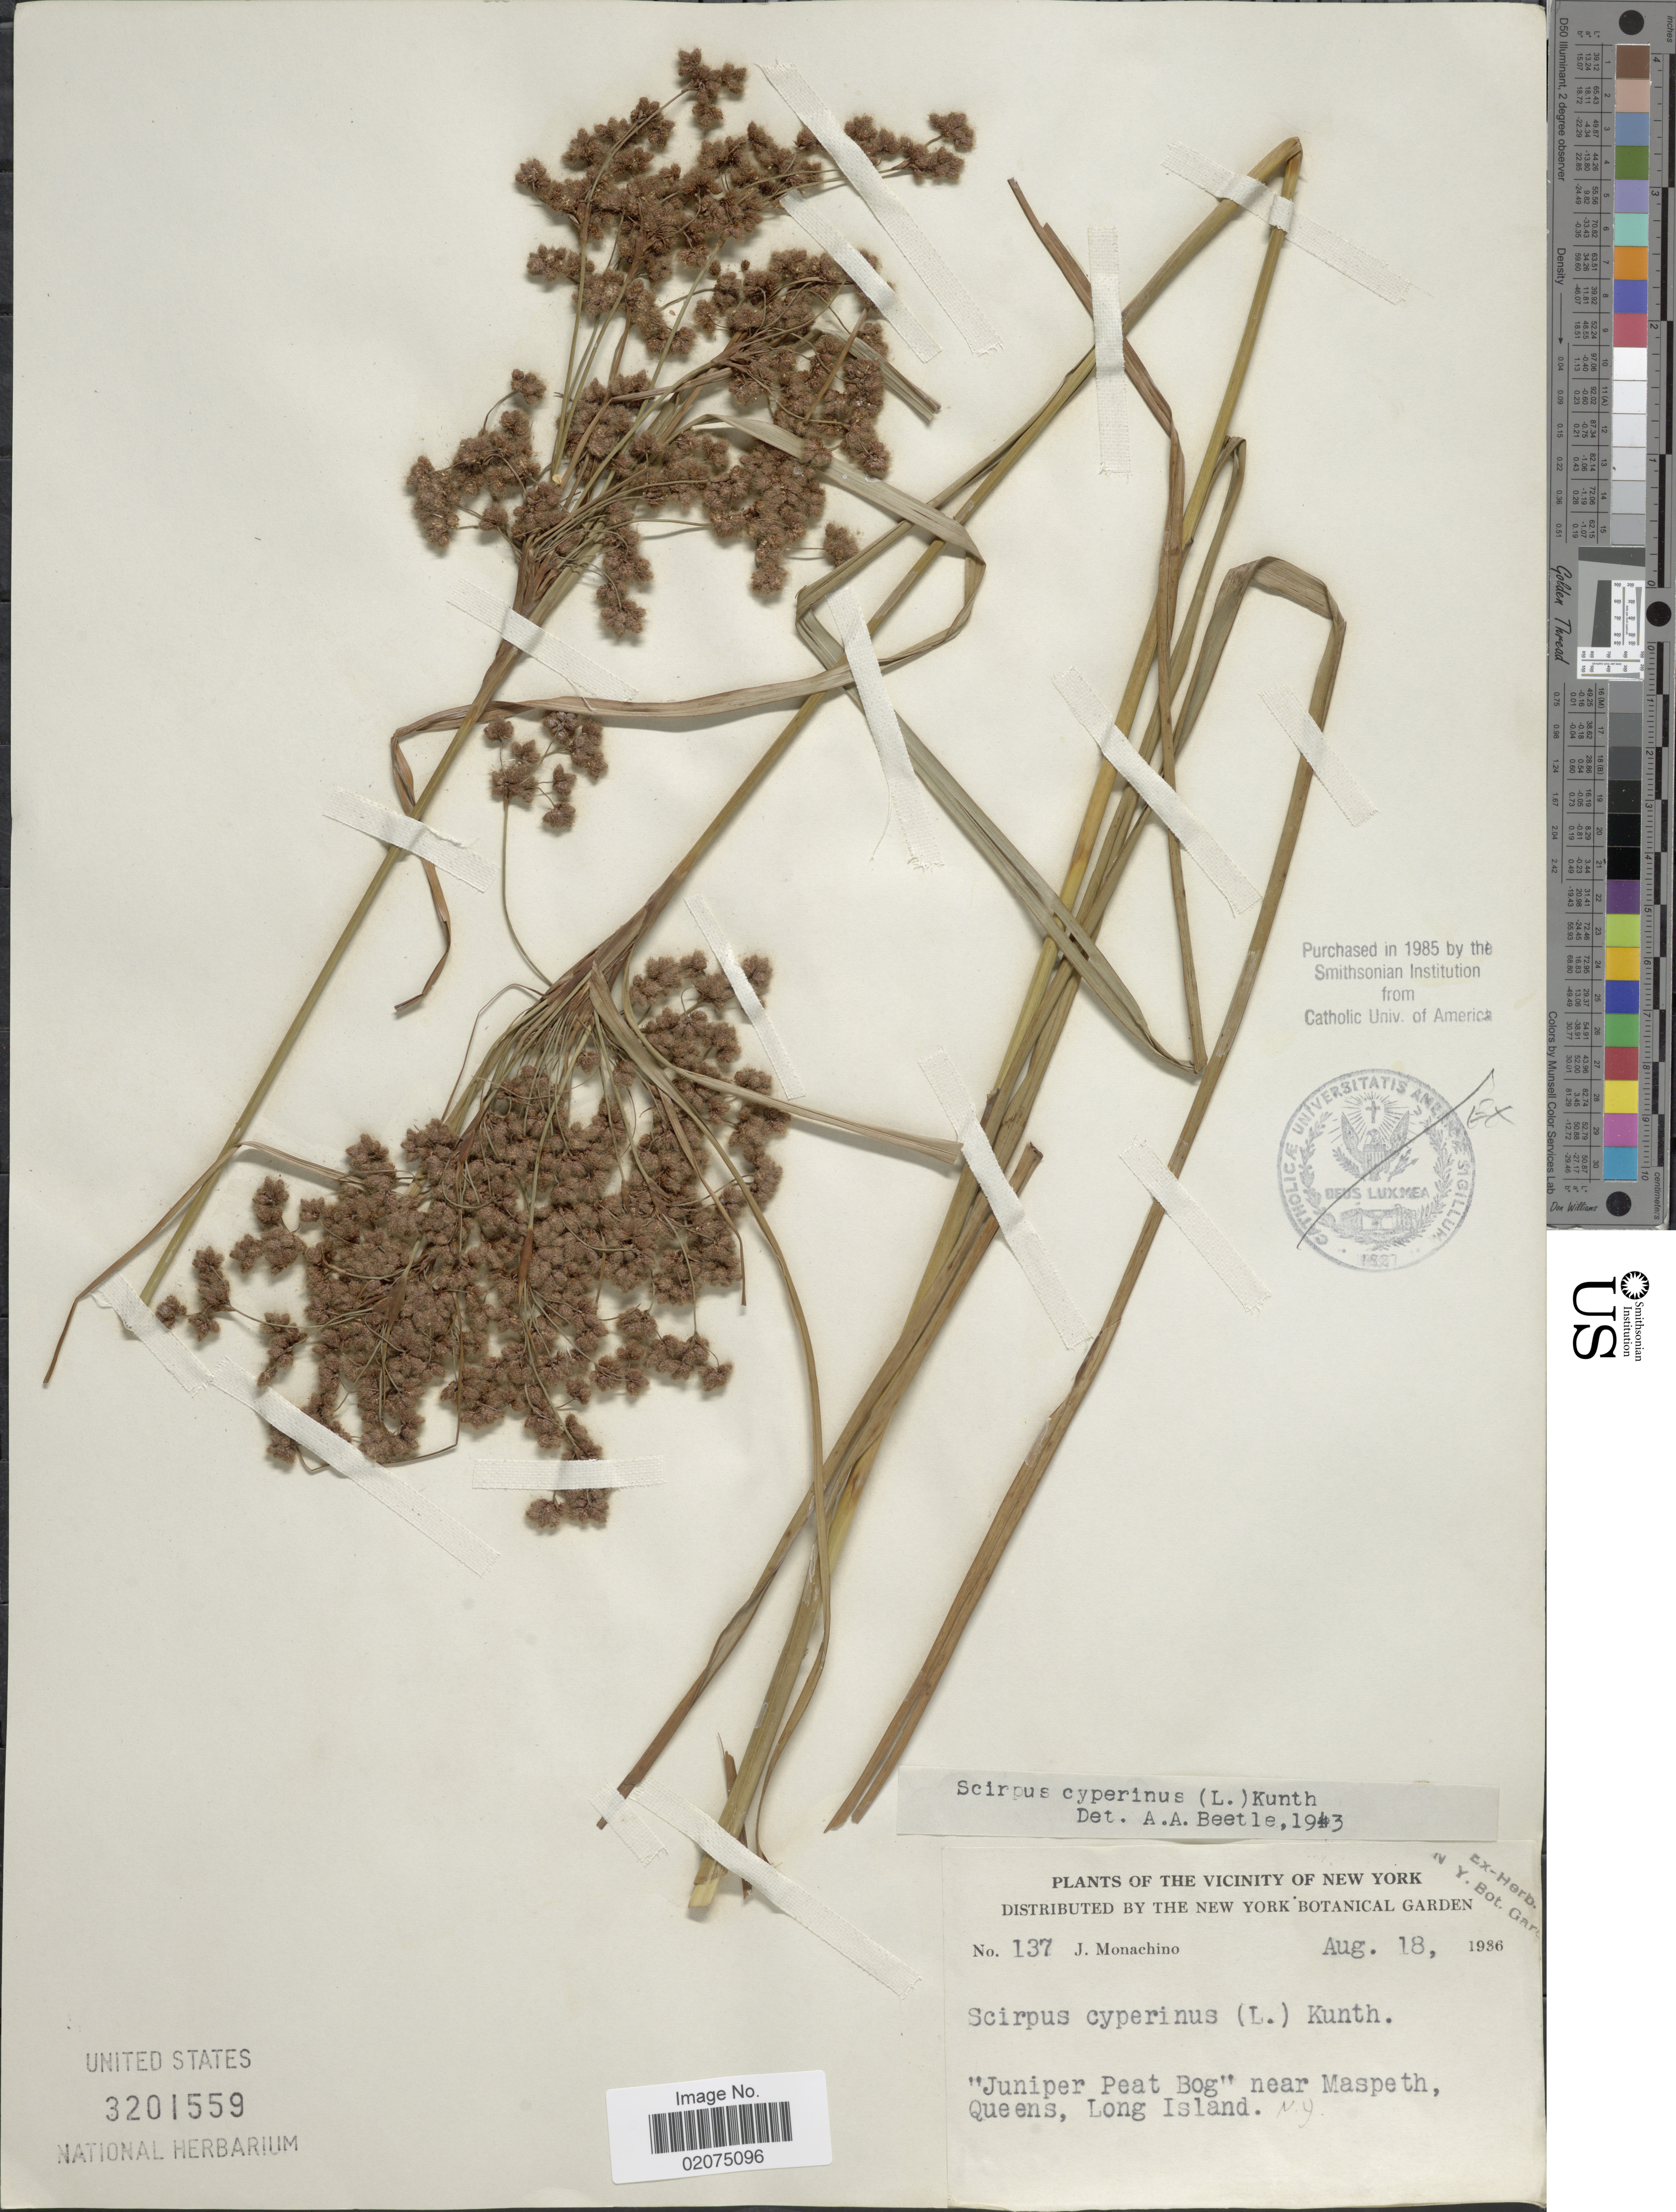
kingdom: Plantae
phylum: Tracheophyta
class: Liliopsida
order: Poales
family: Cyperaceae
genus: Scirpus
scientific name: Scirpus cyperinus (L.) Kunth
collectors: J. V. Monachino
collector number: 137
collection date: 1936-08-18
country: United States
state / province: New York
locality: Vicinity of New York, Juniper Peat Bog near Maspeth, Queens, Long Island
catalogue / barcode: US 3201559